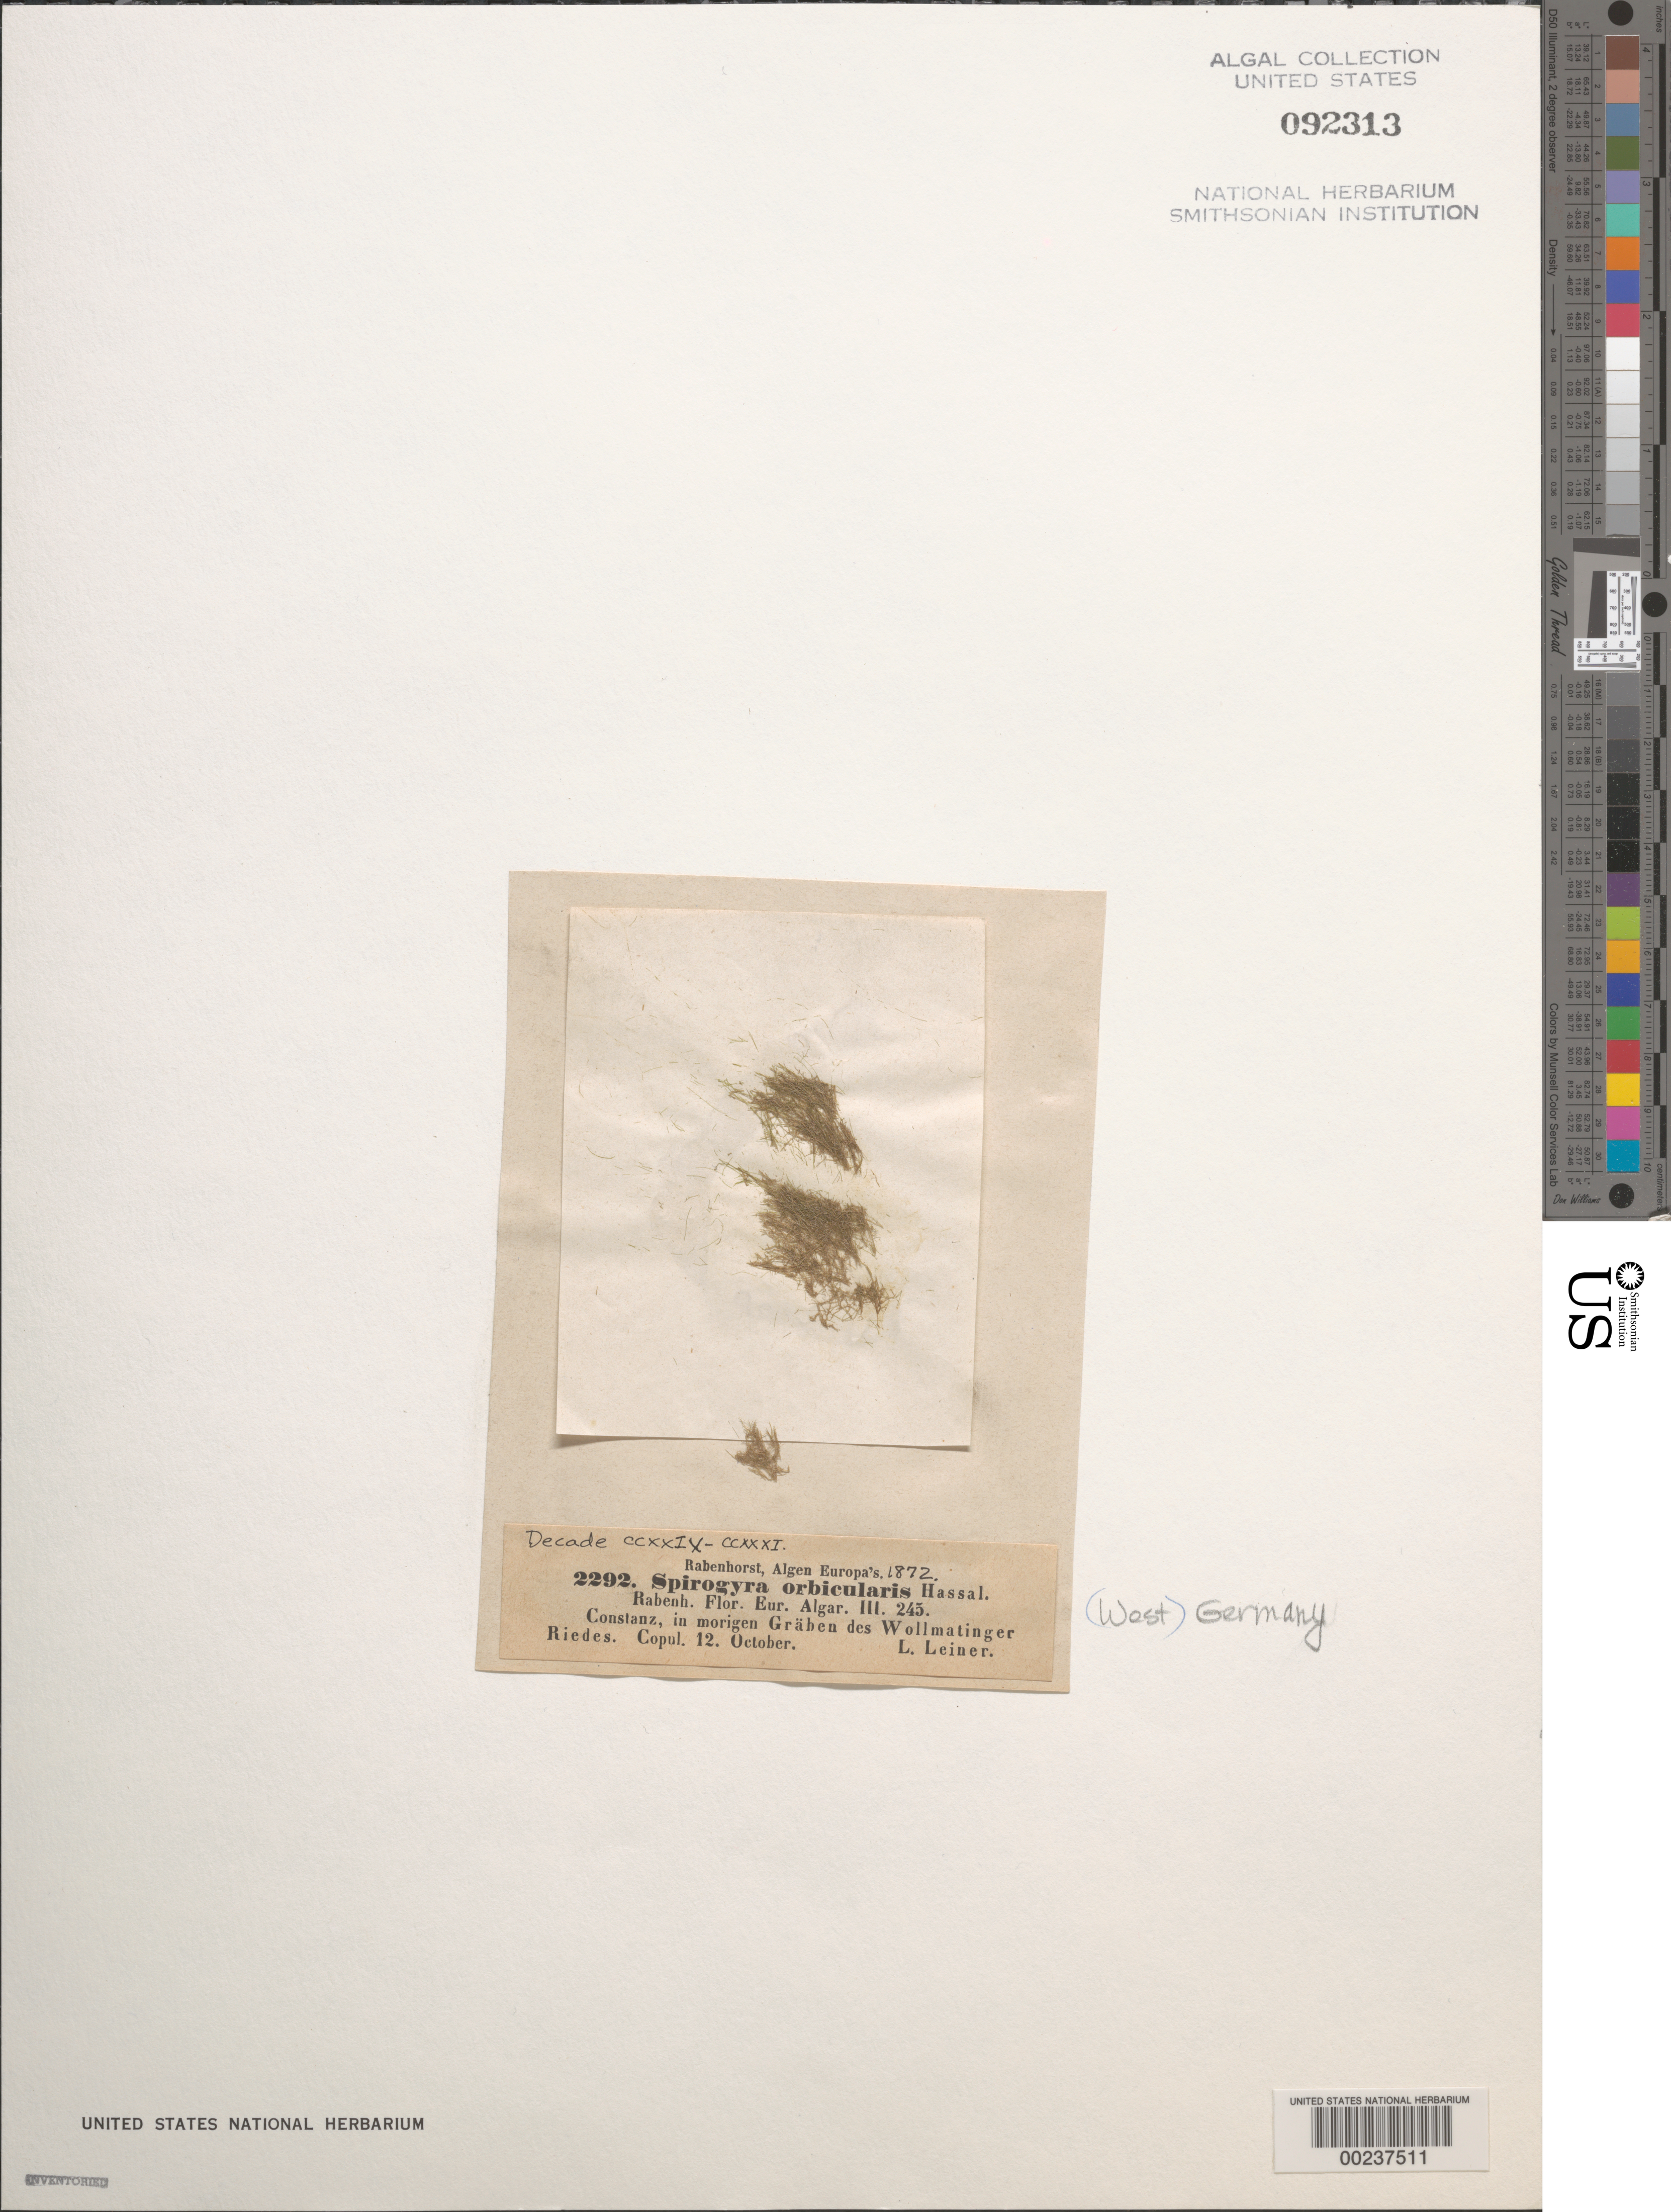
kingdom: Plantae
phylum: Charophyta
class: Zygnematophyceae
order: Zygnematales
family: Zygnemataceae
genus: Spirogyra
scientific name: Spirogyra maxima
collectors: L. Leiner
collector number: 2292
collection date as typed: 12 Oct 18--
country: Germany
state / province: Baden-Wurttemberg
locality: Konstanz (Constanz), Wollmatinger Riedes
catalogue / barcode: US 92313